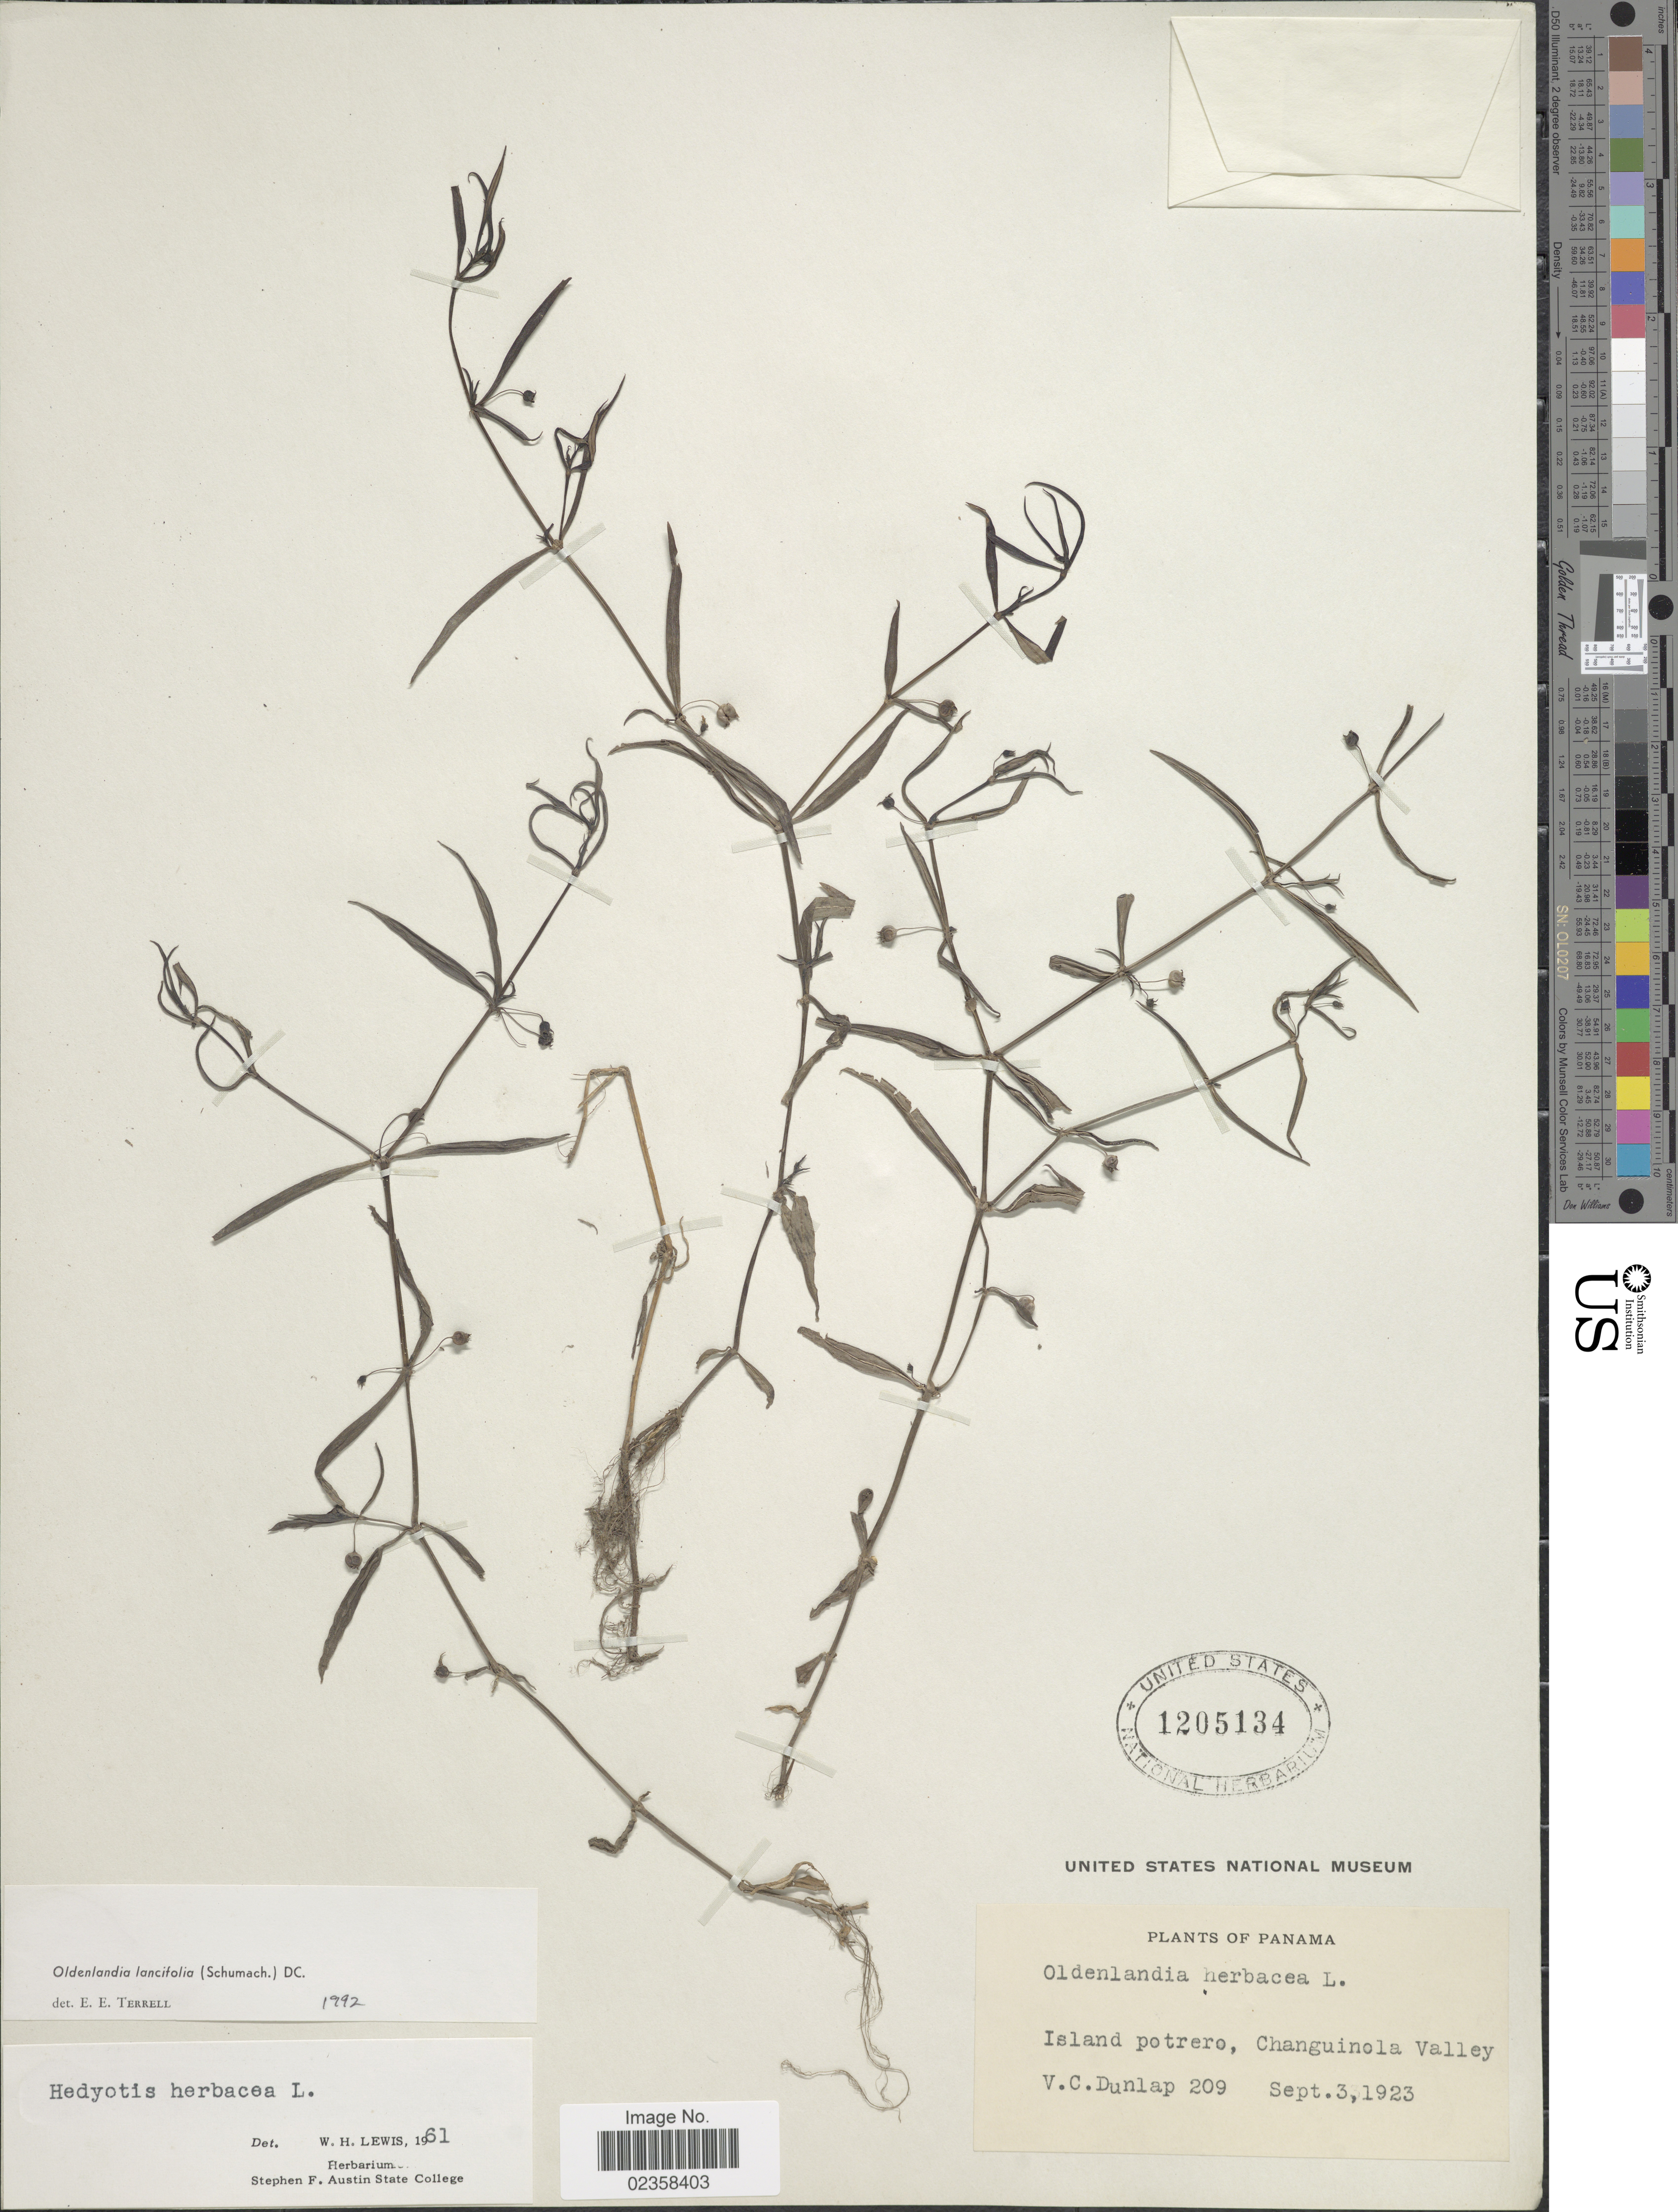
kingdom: Plantae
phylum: Tracheophyta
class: Magnoliopsida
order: Gentianales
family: Rubiaceae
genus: Oldenlandia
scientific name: Oldenlandia lancifolia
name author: (Schumach.) DC.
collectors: V. C. Dunlap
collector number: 209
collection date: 1923-09-03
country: Panama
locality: Island potrero, Changuinola Valley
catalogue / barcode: US 1205134